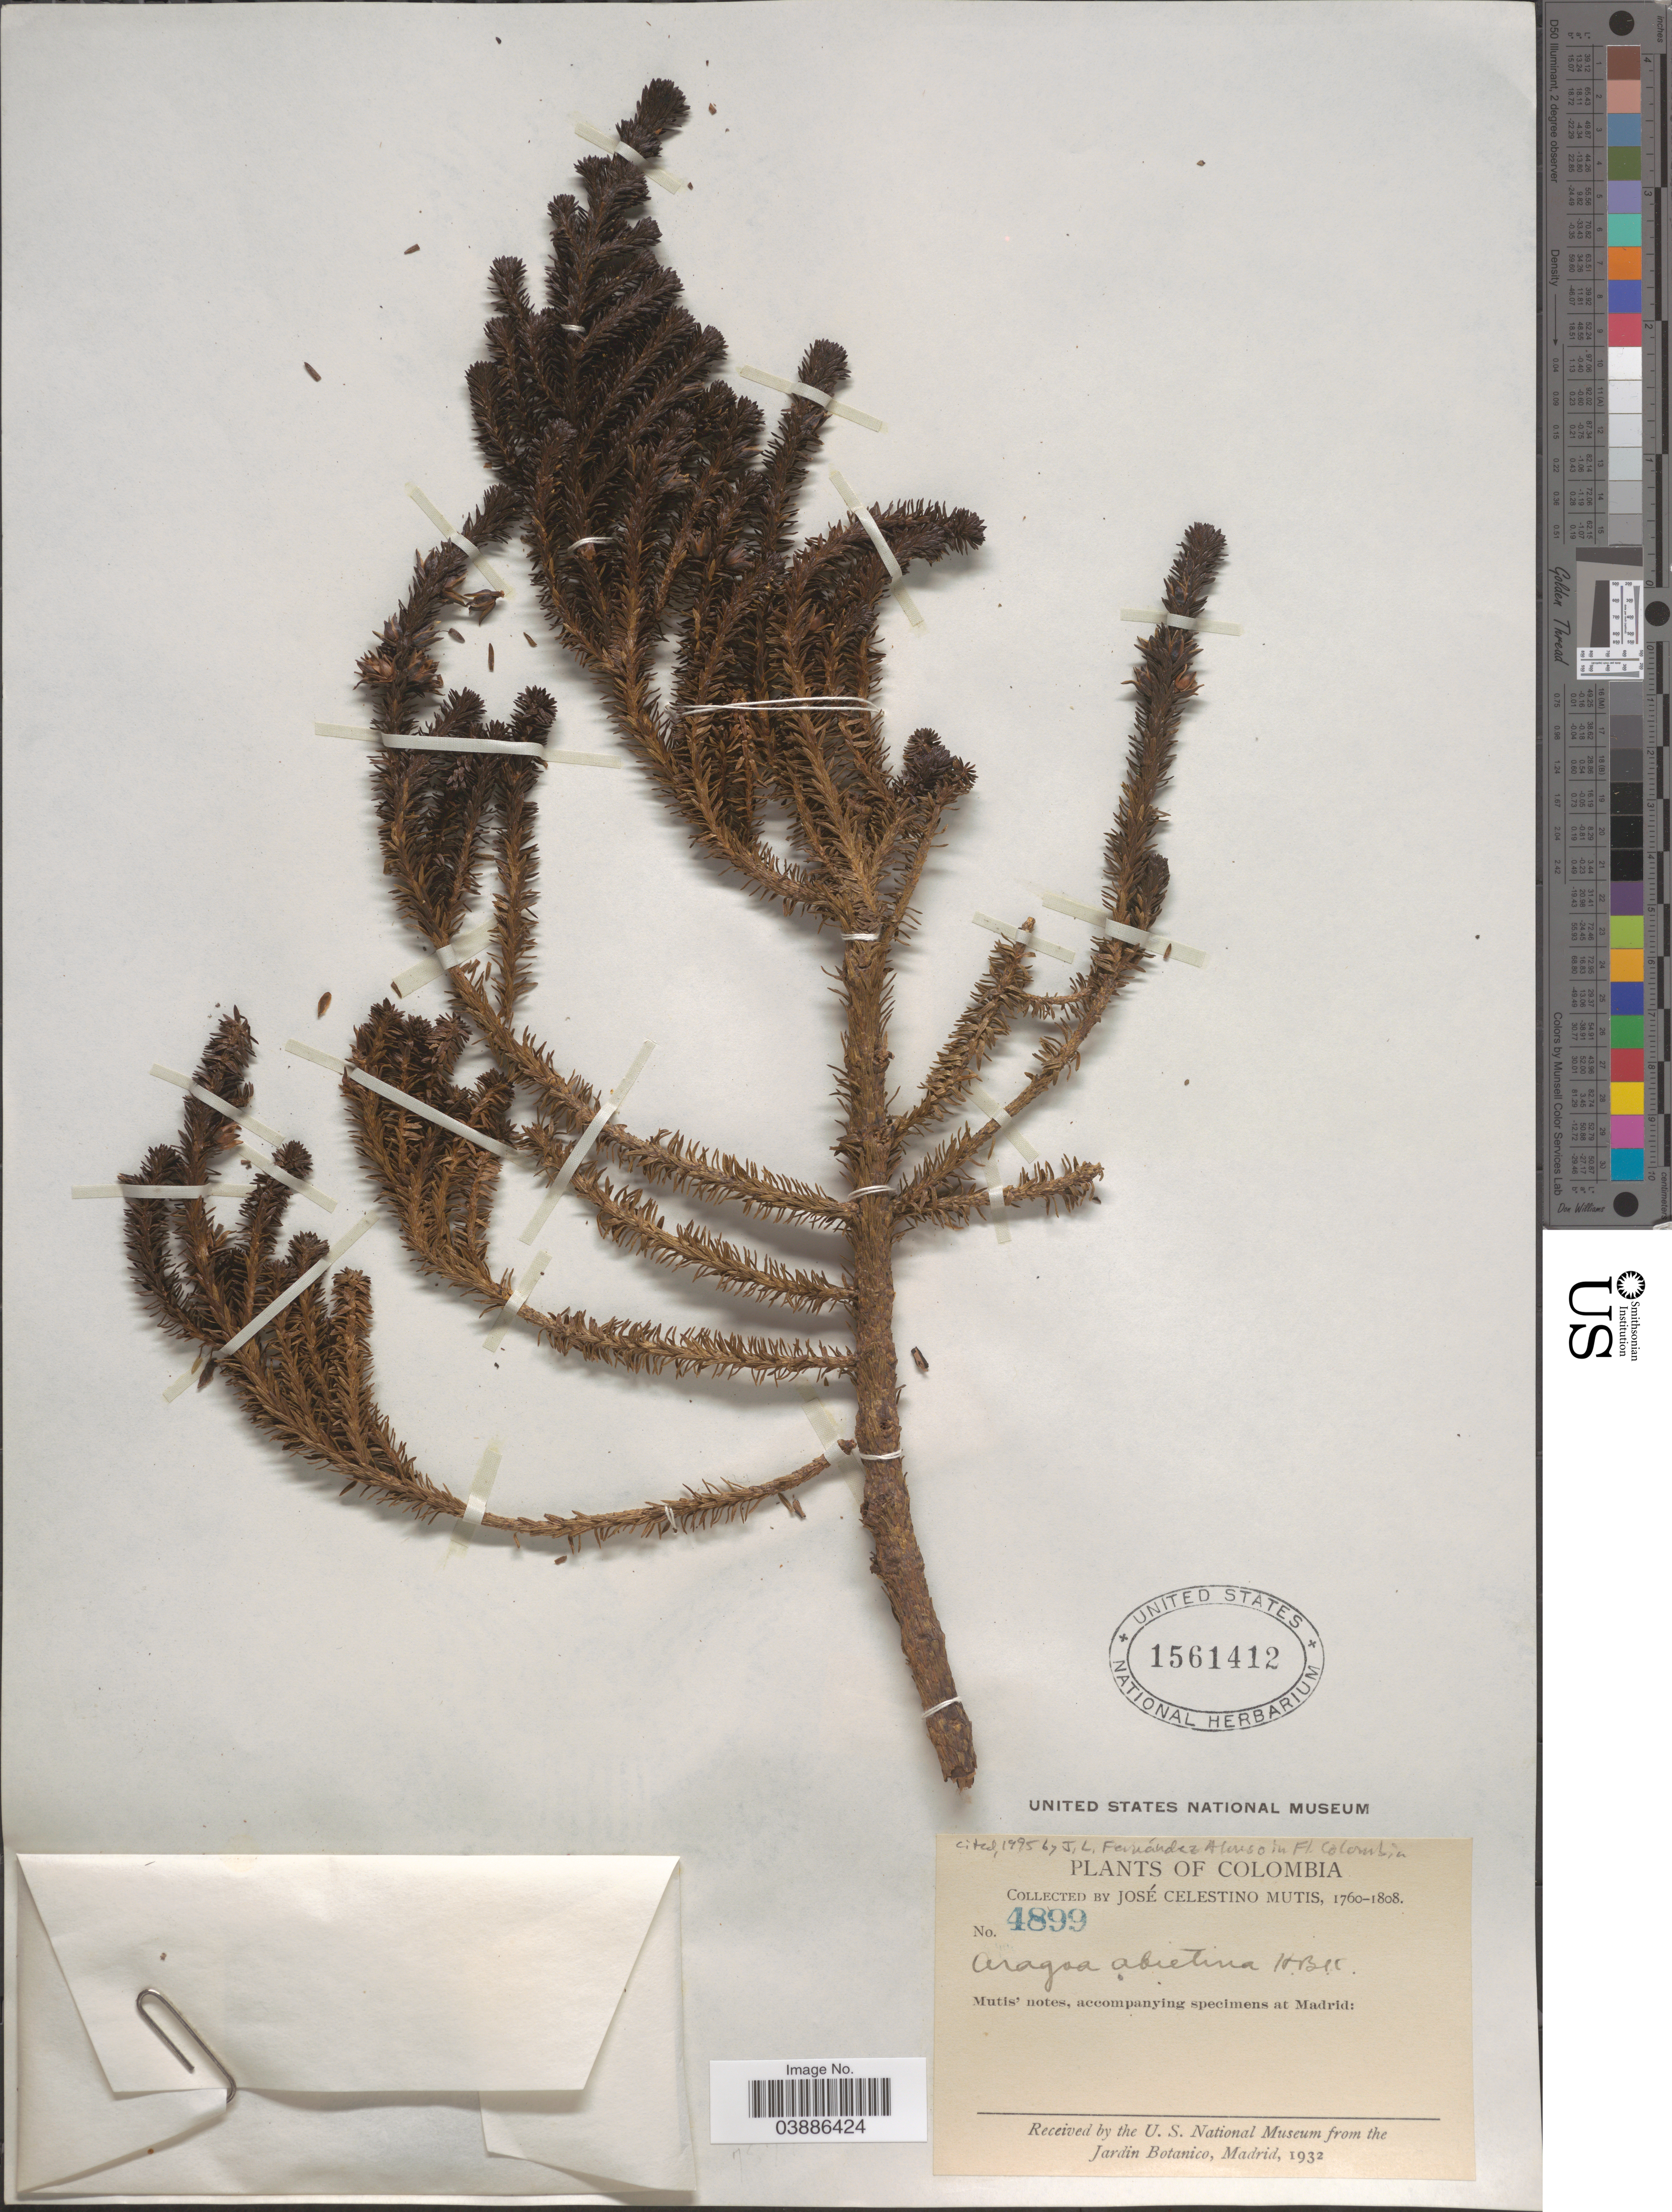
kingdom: Plantae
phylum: Tracheophyta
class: Magnoliopsida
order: Lamiales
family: Plantaginaceae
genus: Aragoa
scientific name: Aragoa abietina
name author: Kunth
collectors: J. C. B. Mutis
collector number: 4899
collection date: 1760/1808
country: Colombia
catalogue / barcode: US 1561412